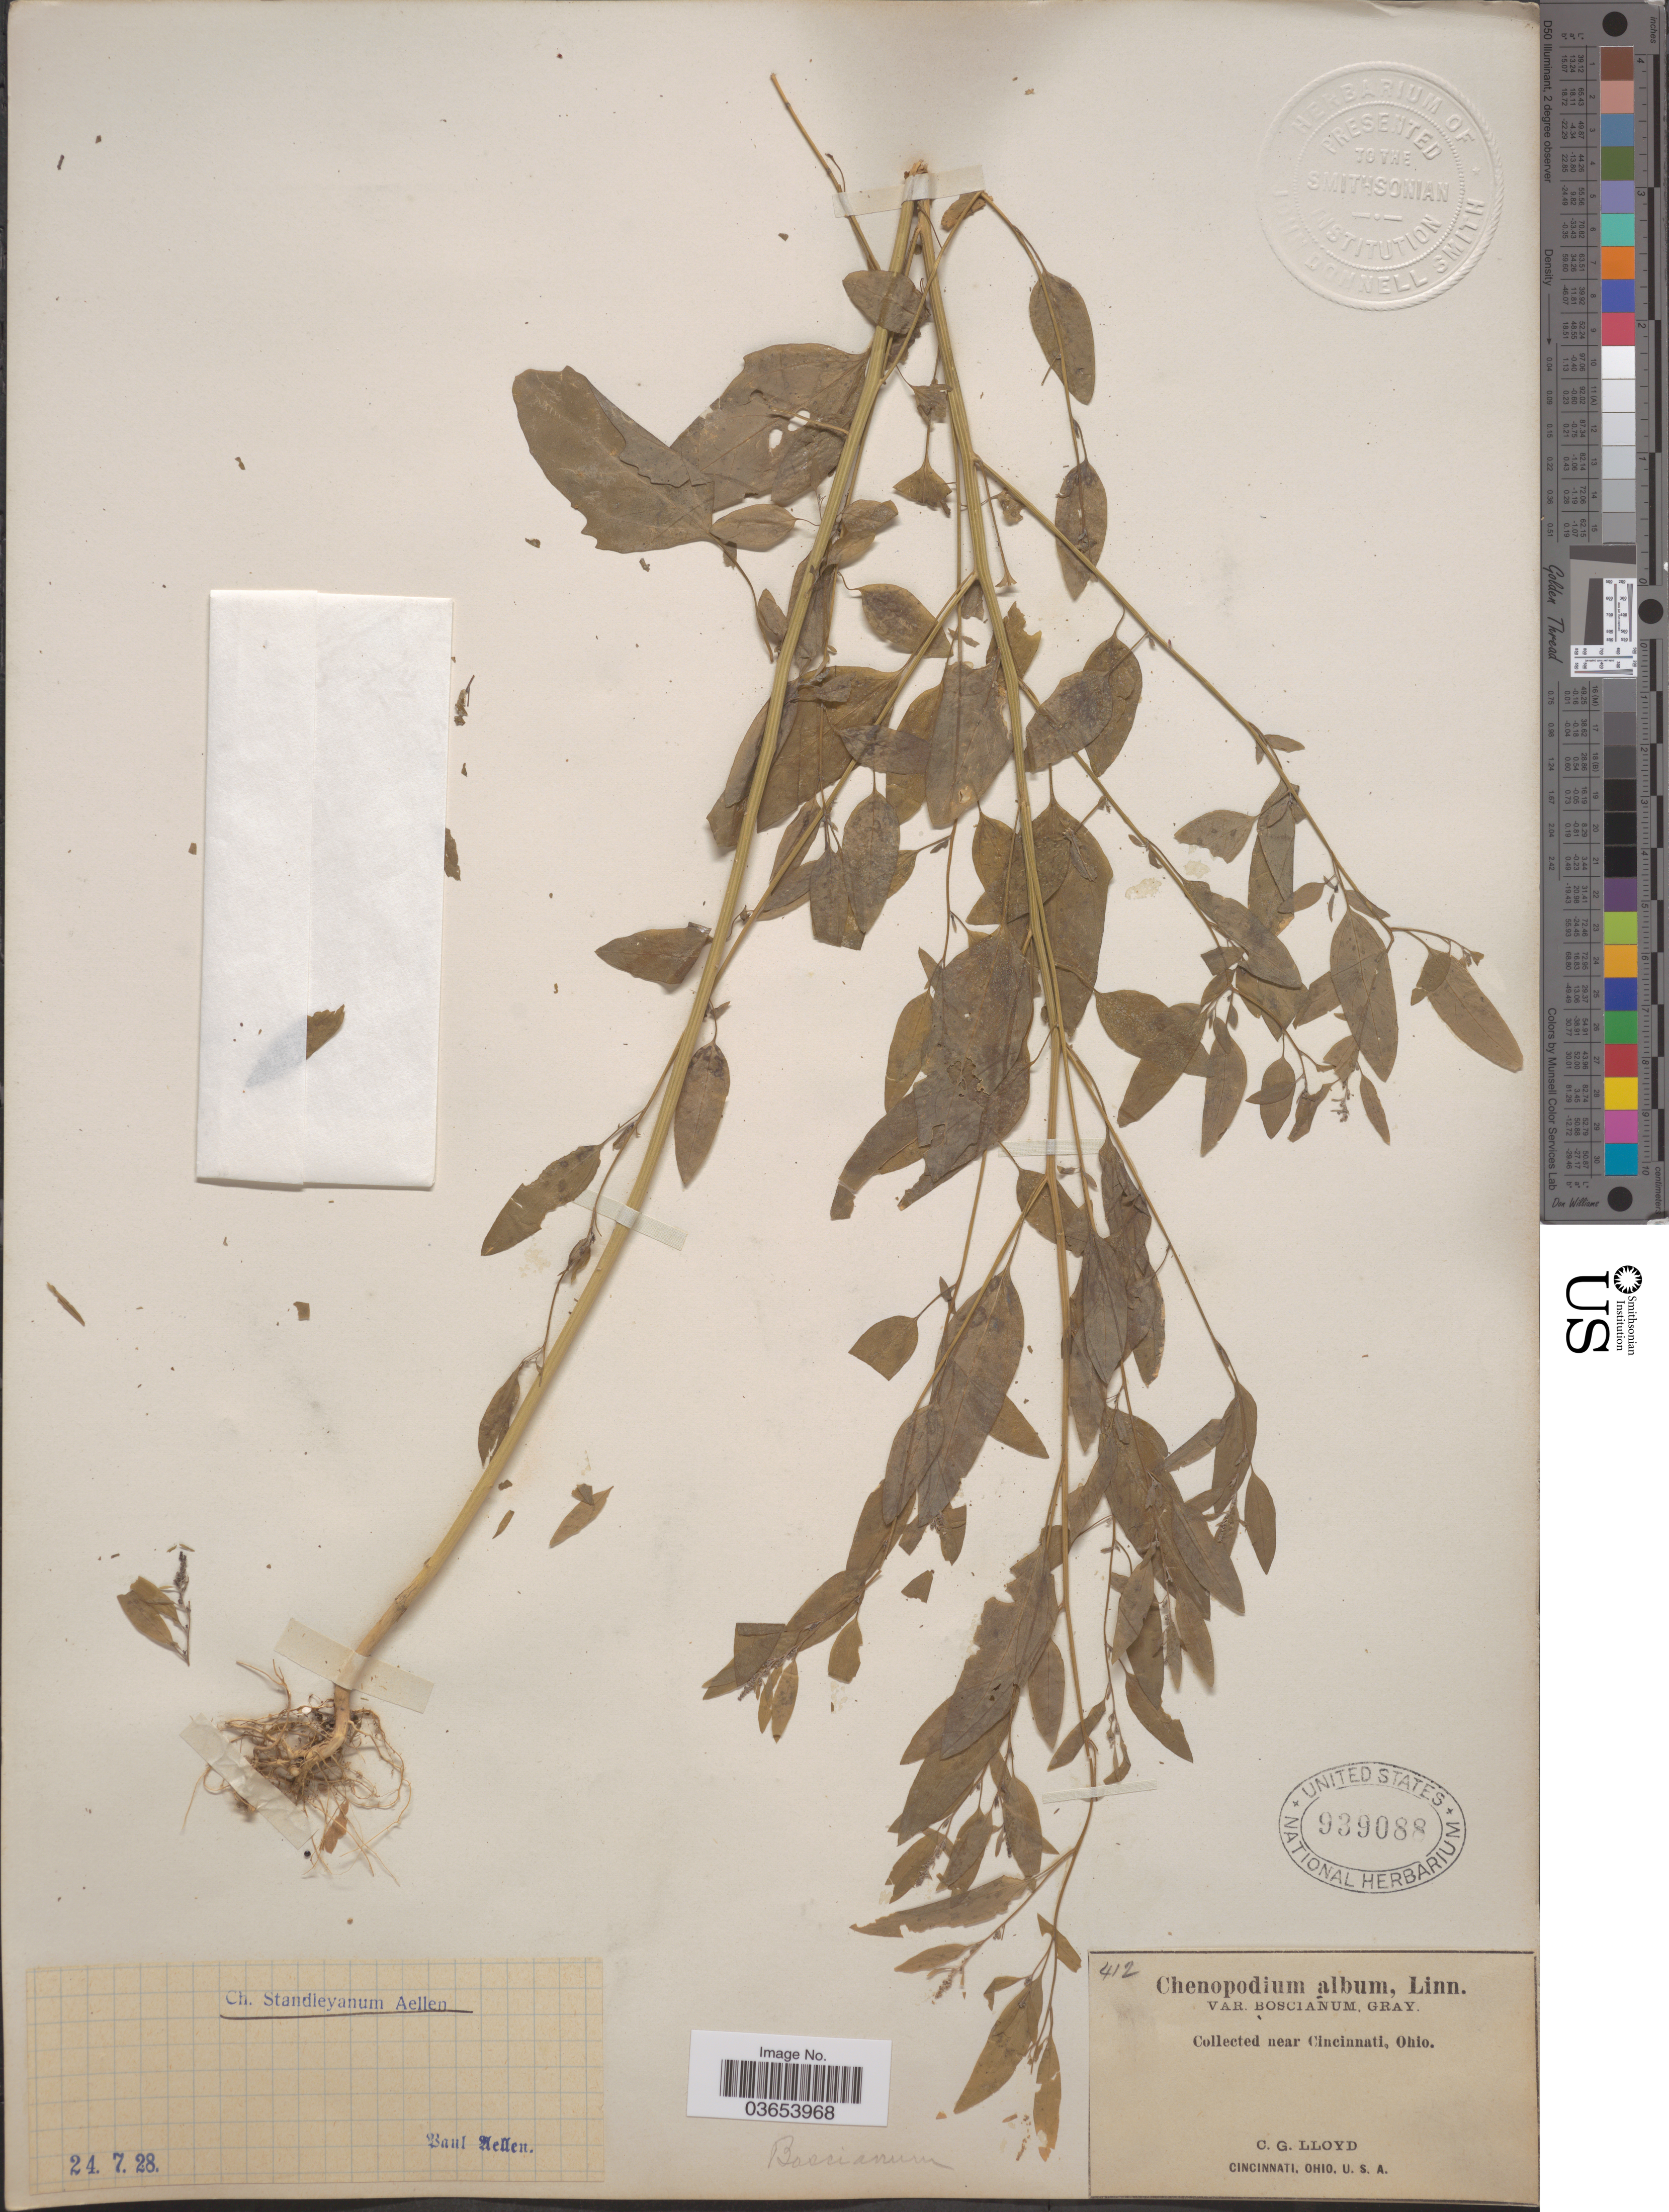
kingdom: Plantae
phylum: Tracheophyta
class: Magnoliopsida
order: Caryophyllales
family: Amaranthaceae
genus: Chenopodium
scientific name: Chenopodium standleyanum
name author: Aellen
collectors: C. G. Lloyd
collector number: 412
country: United States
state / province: Ohio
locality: Near Cincinnati.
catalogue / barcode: US 939088